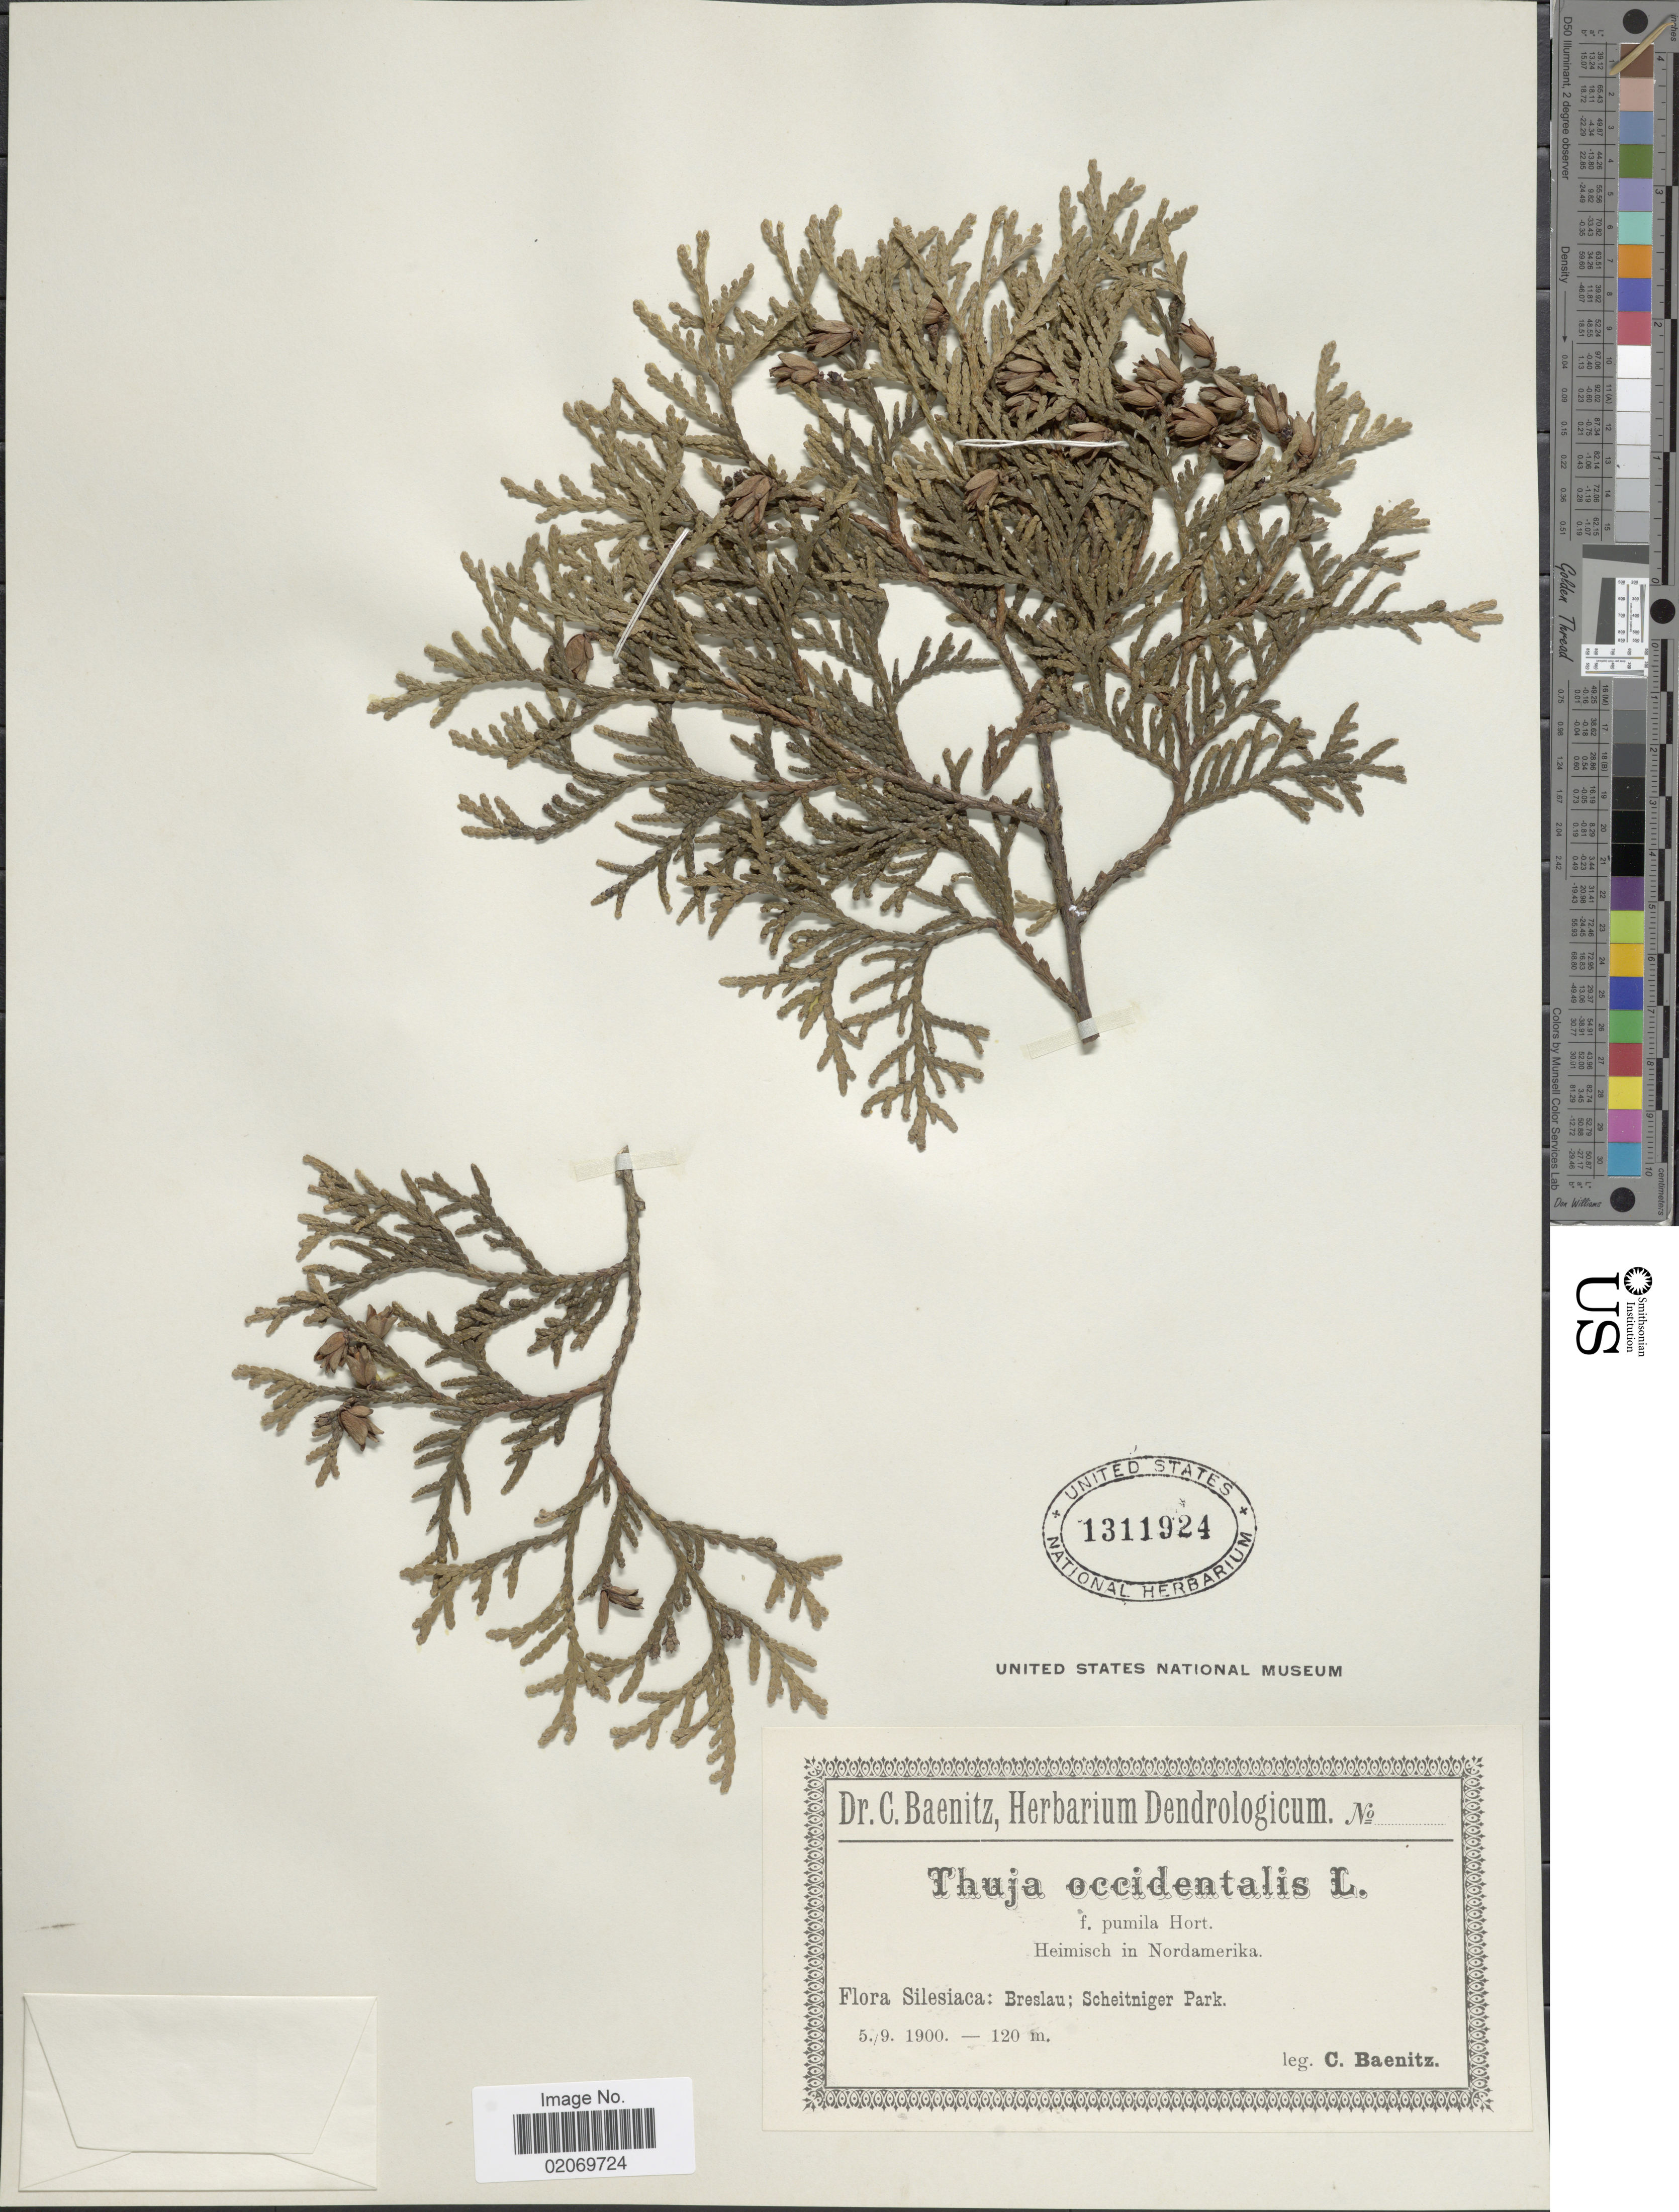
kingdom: Plantae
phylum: Tracheophyta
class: Pinopsida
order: Pinales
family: Cupressaceae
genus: Thuja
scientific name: Thuja occidentalis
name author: L.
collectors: C. G. Baenitz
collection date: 1900-09-05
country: Poland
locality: Silesiaca: Breslau; Scheitniger Park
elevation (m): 120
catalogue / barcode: US 1311924